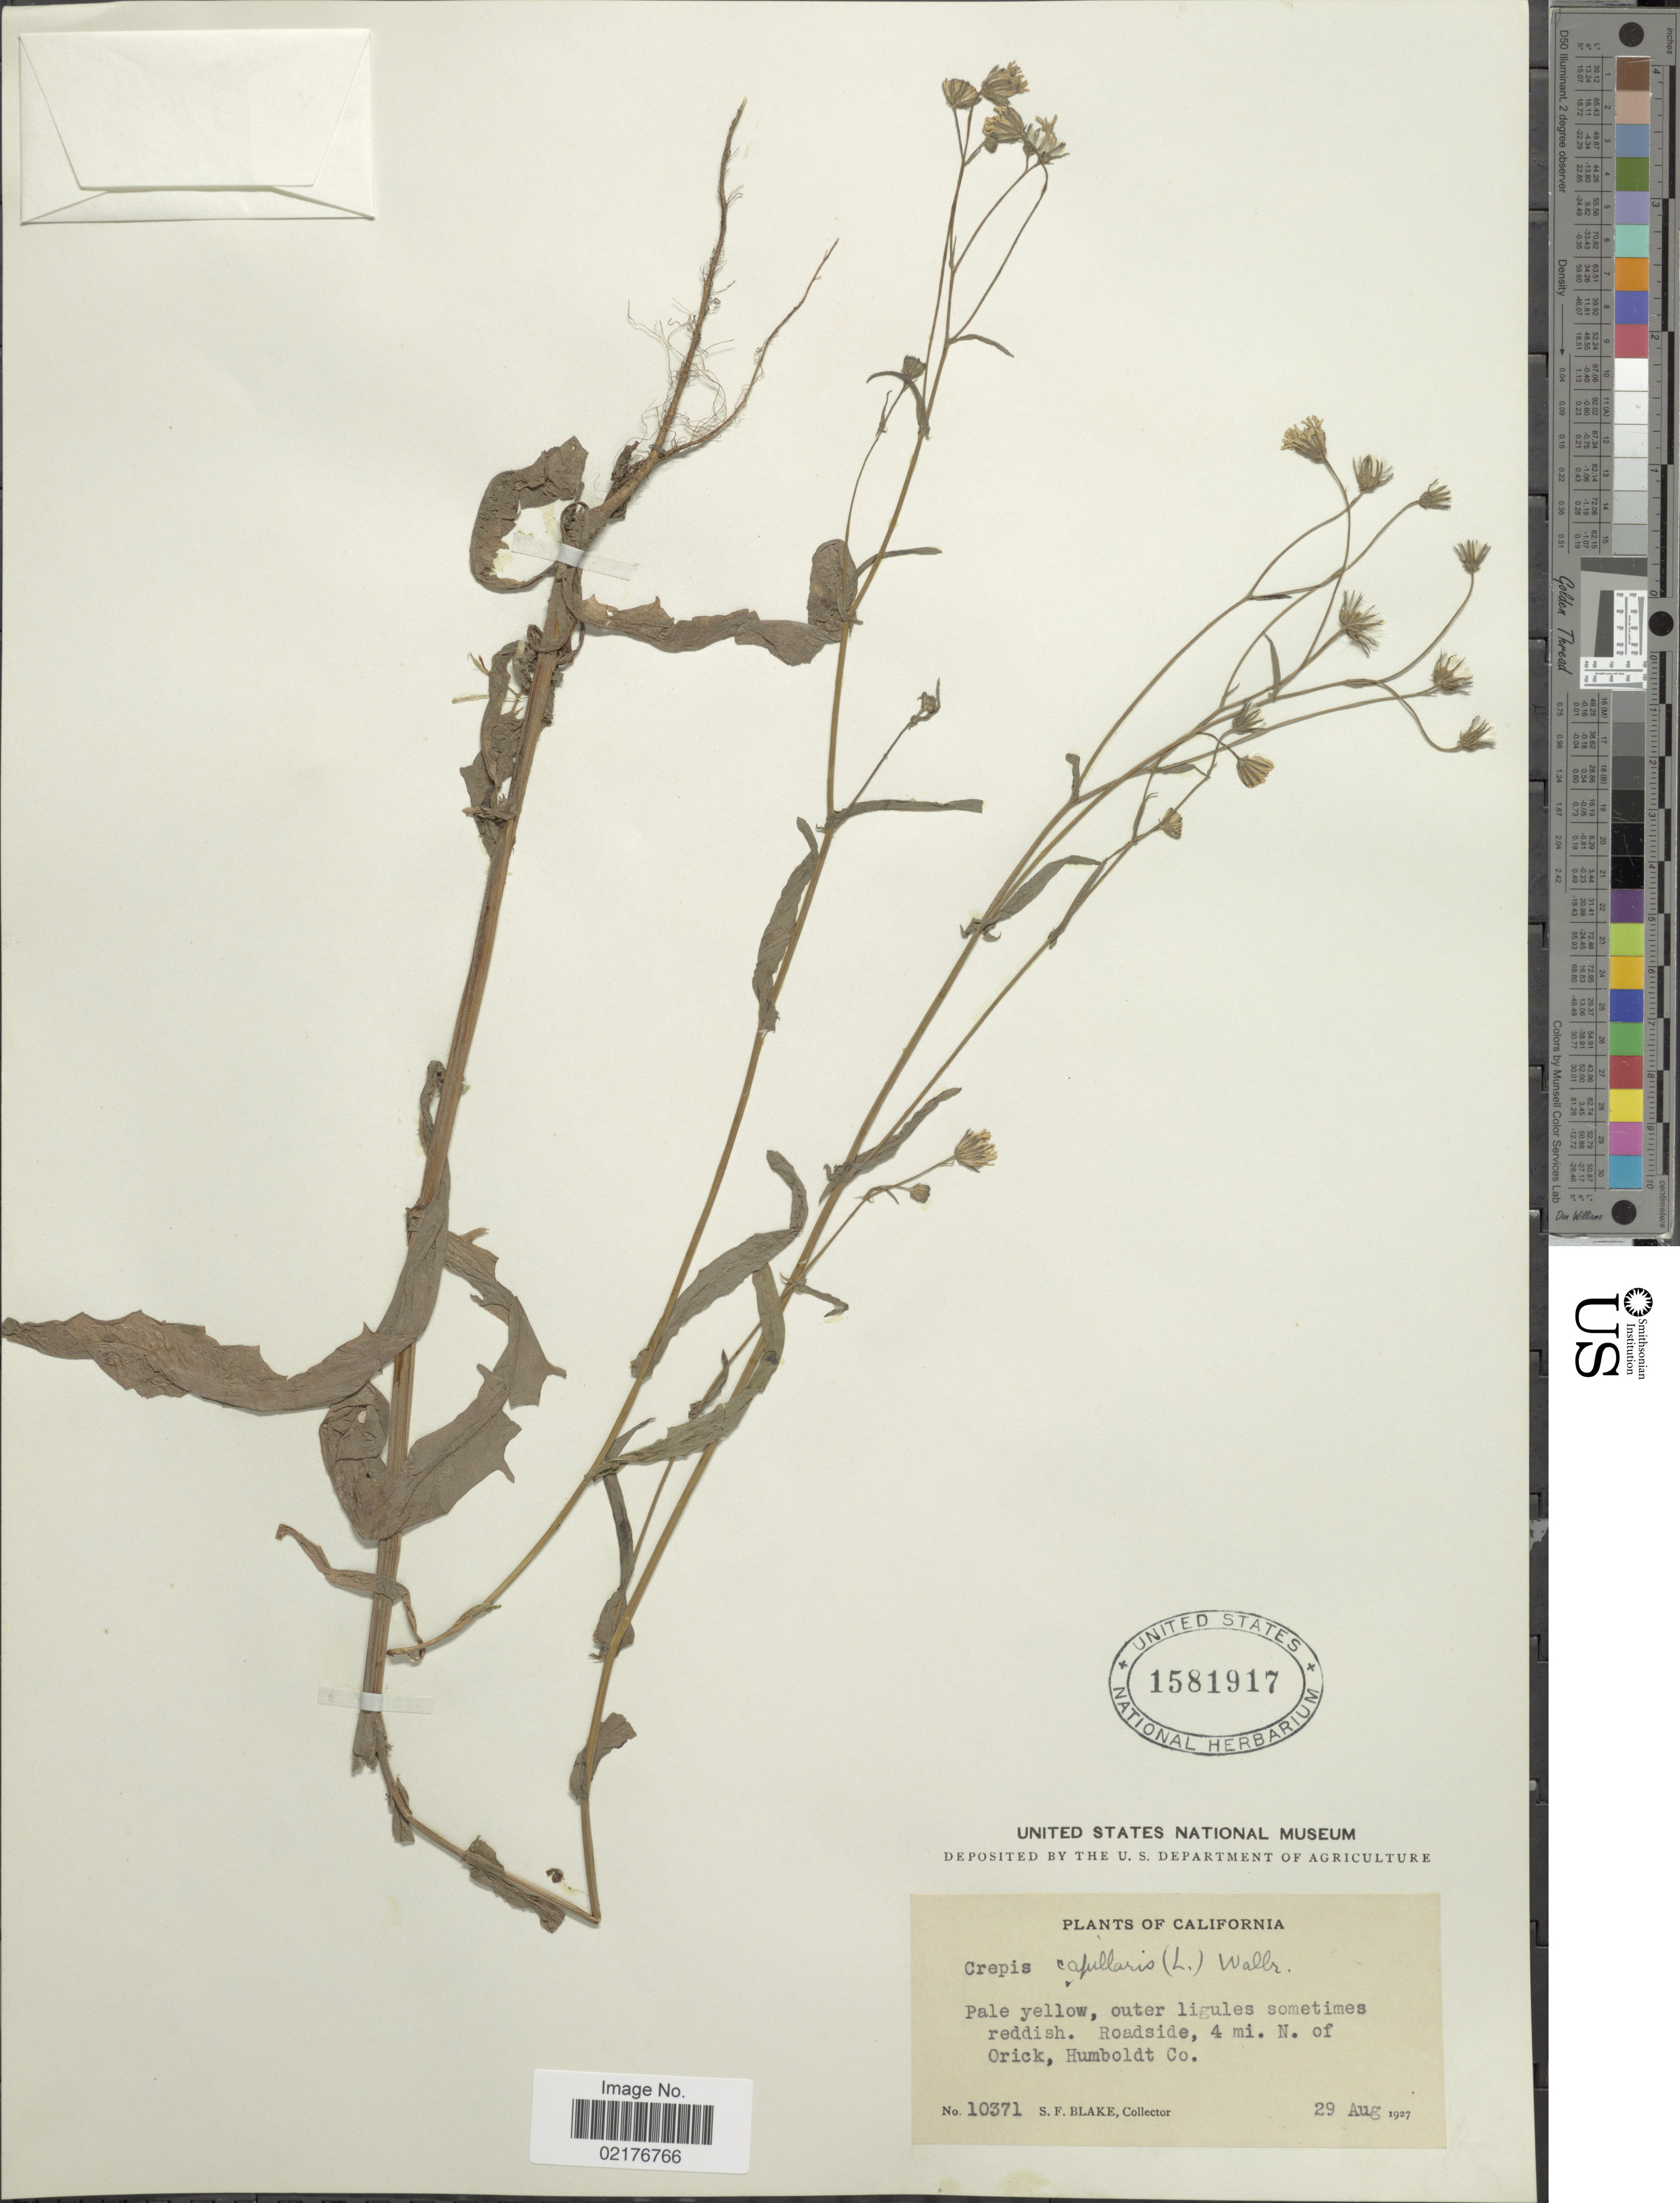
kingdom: Plantae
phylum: Tracheophyta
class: Magnoliopsida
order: Asterales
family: Asteraceae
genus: Crepis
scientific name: Crepis capillaris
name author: (L.) Wallr.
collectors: S. Blake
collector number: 10371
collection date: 1927-08-28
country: United States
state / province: California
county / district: Humboldt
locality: Roadside, 4 mi. N. of Orick, Humboldt Co.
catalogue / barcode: US 1581917